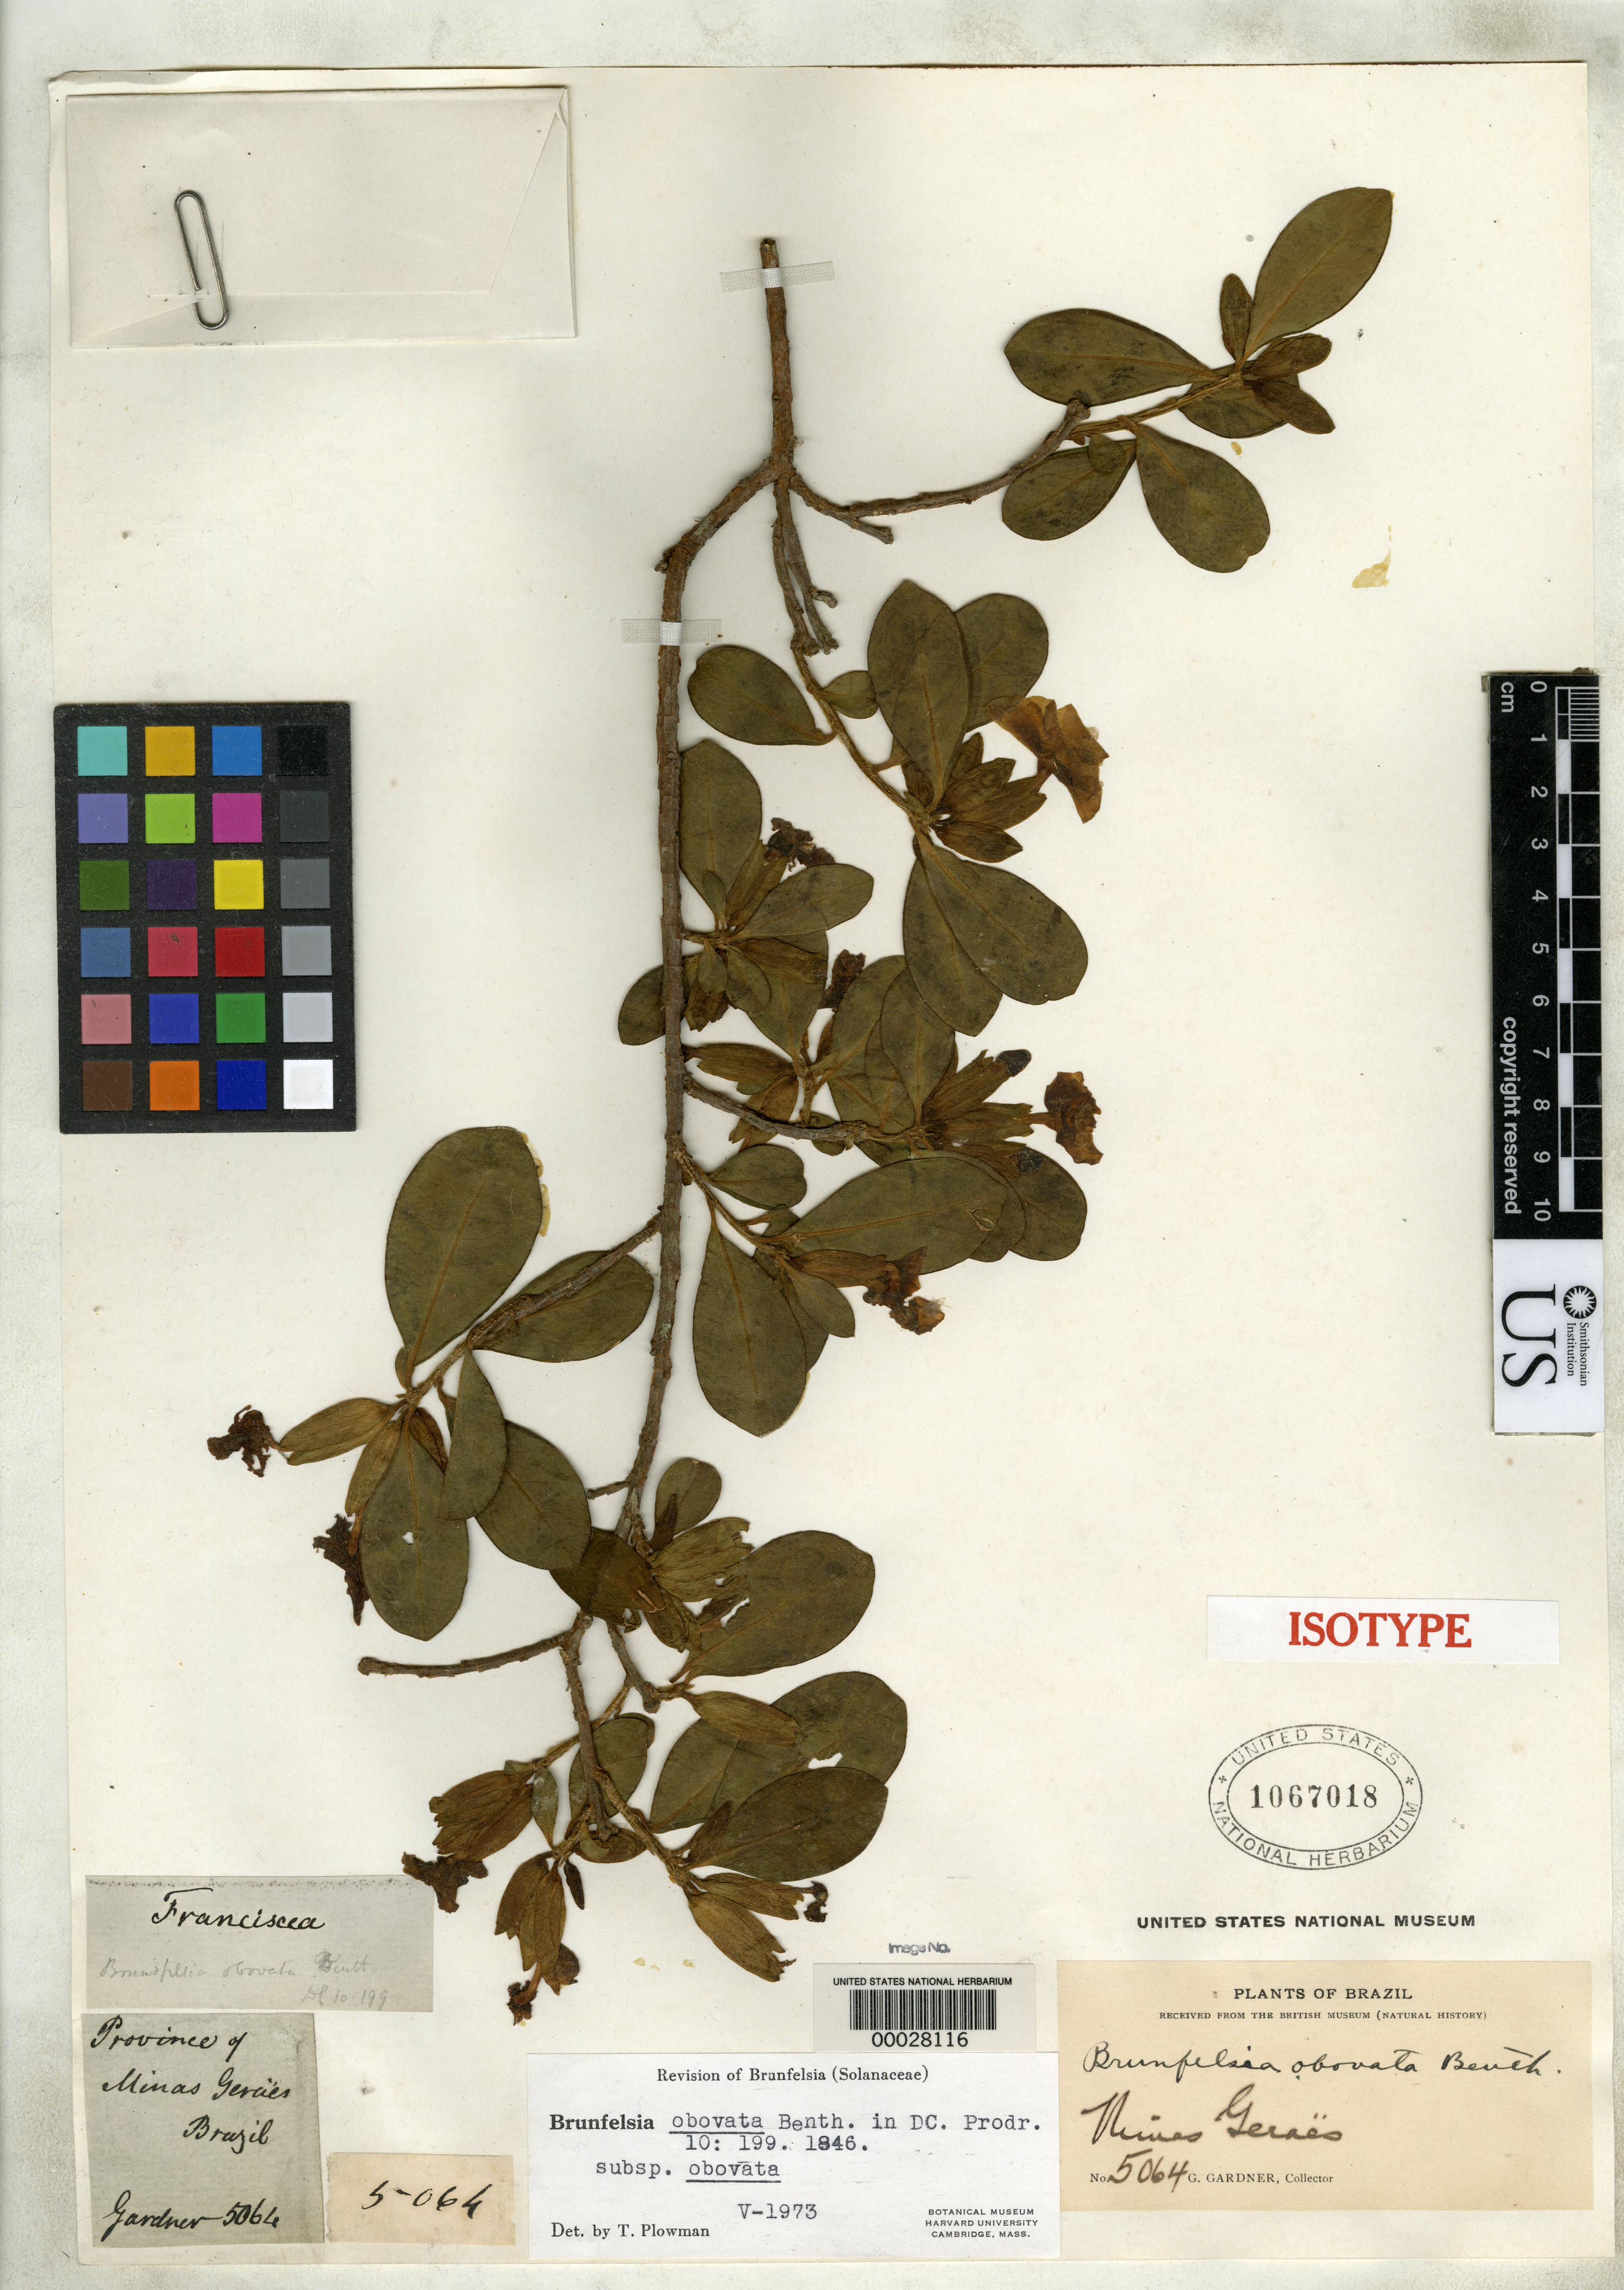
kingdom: Plantae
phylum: Tracheophyta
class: Magnoliopsida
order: Solanales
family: Solanaceae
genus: Brunfelsia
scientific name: Brunfelsia obovata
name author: Benth. in DC.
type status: Isotype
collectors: G. Gardner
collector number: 5064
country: Brazil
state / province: Minas Gerais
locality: Parahybuna.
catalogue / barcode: US 1067018